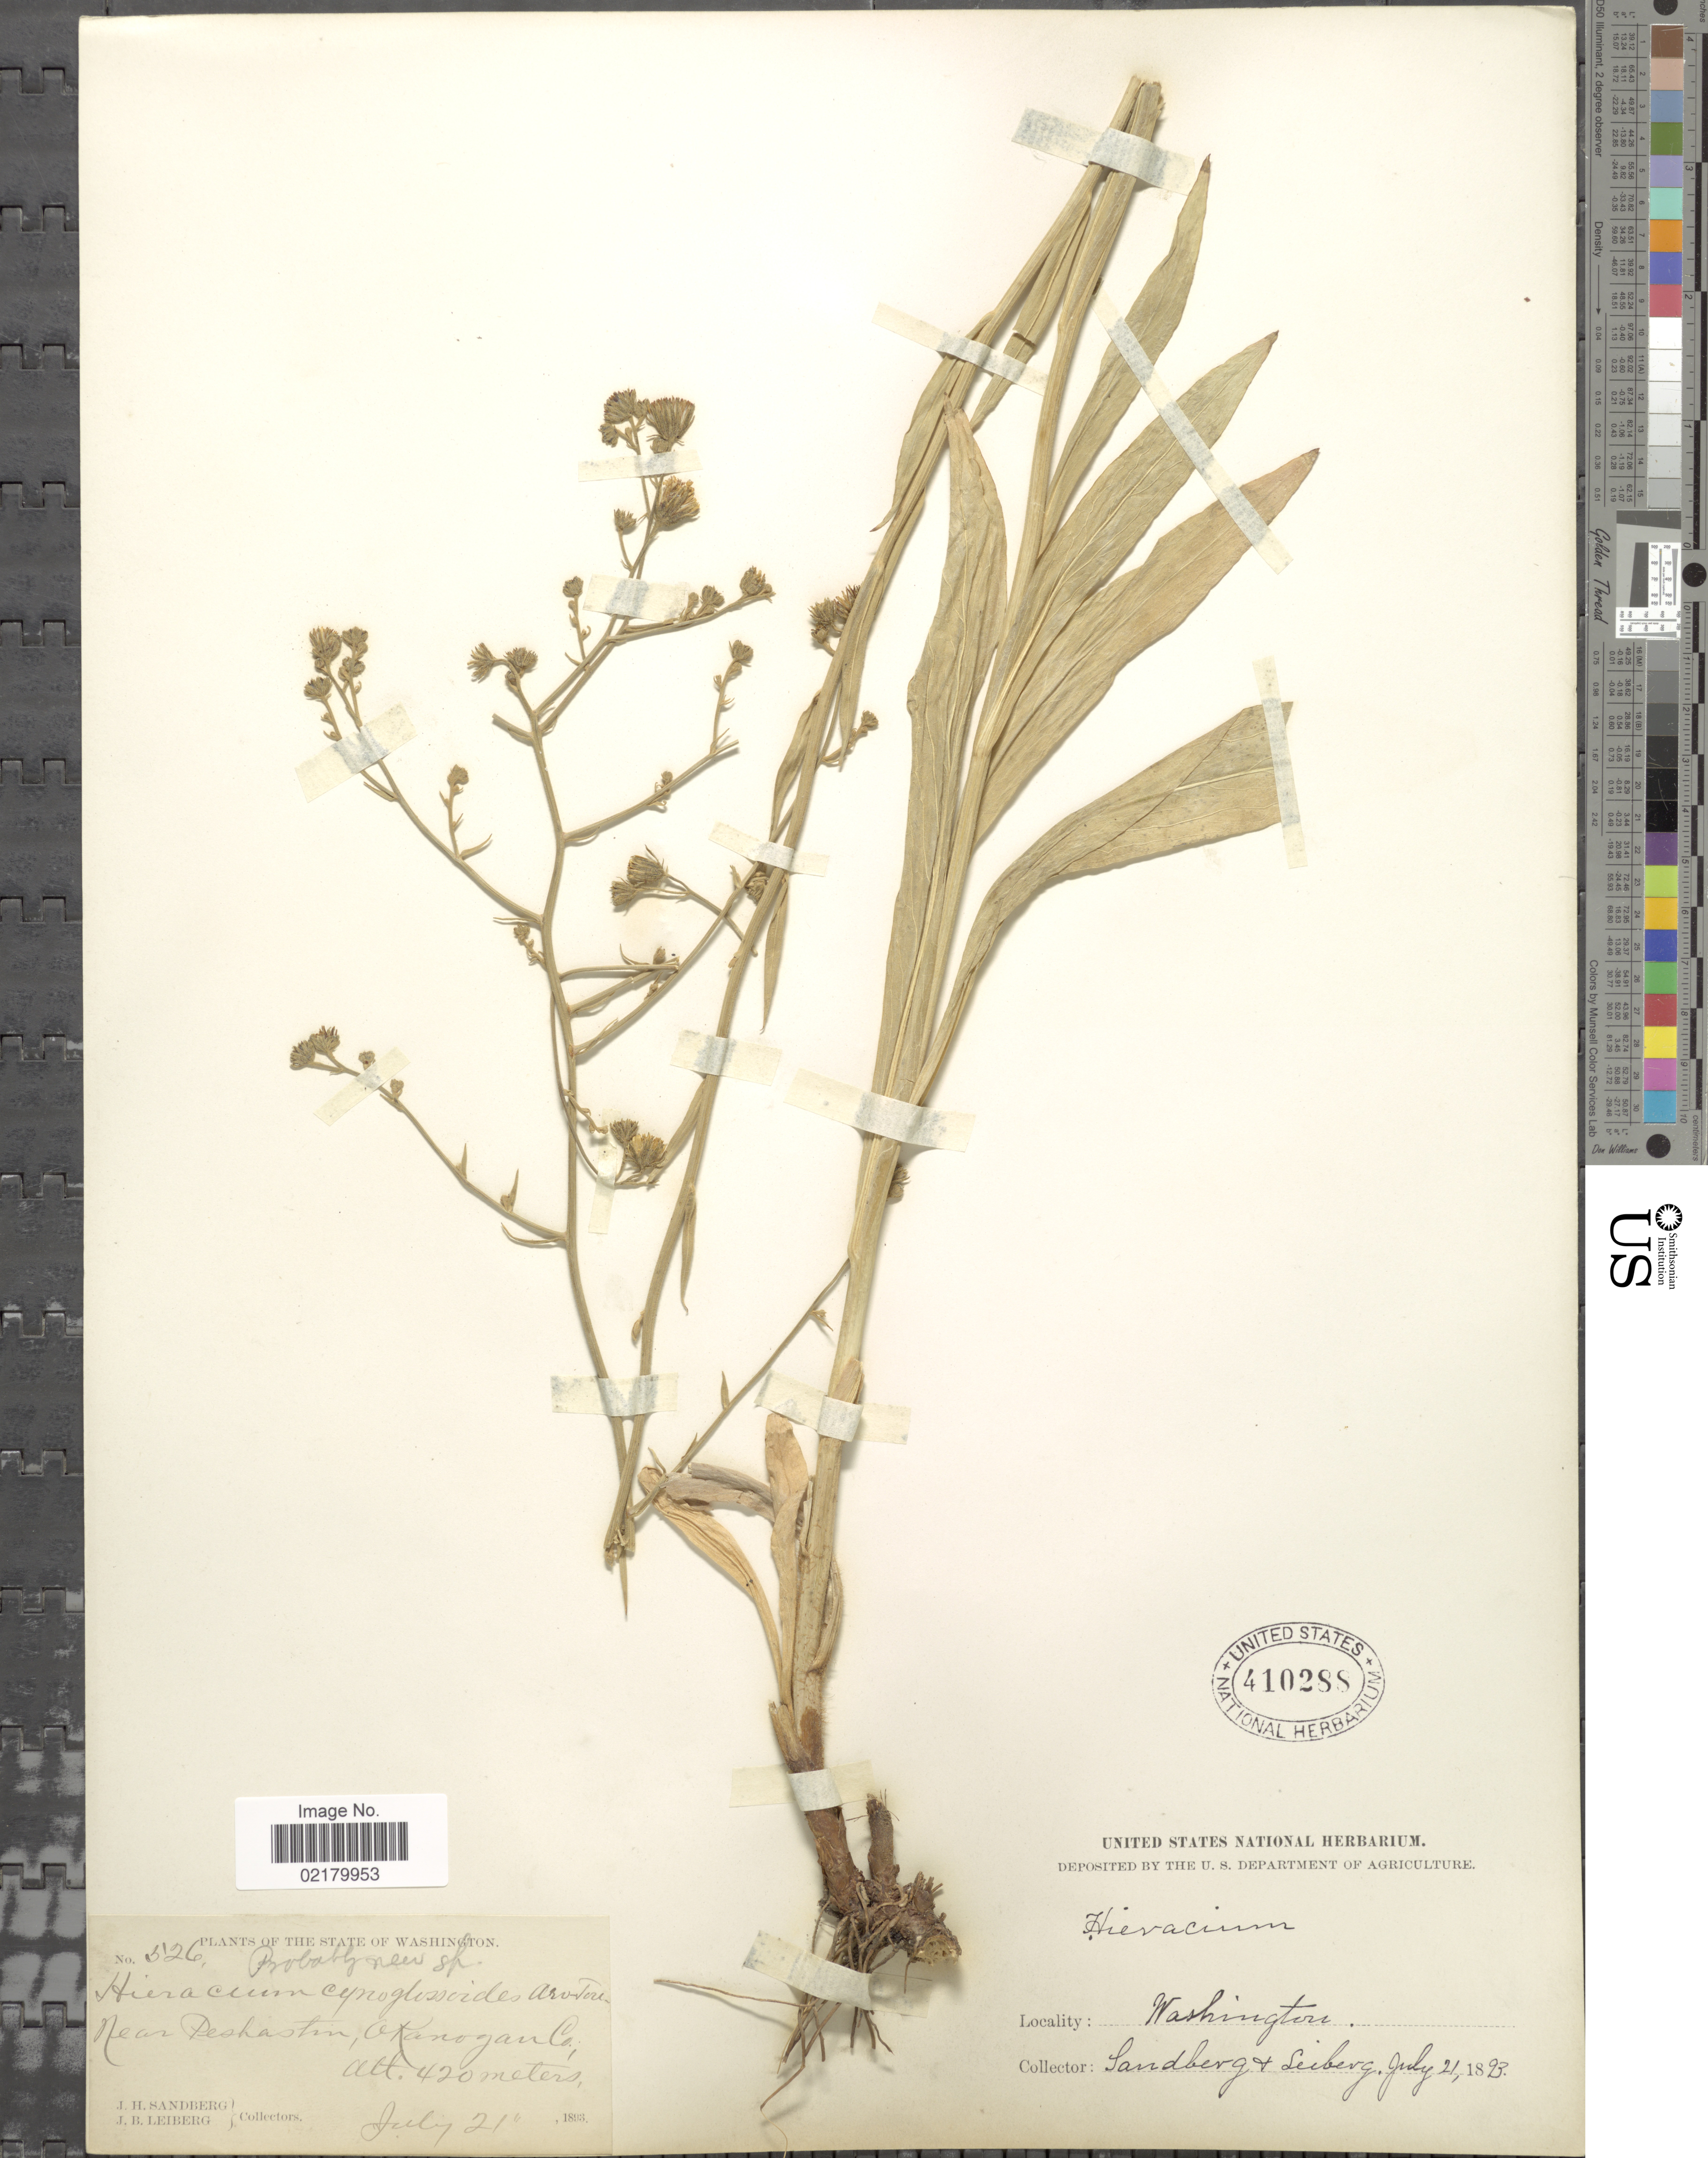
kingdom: Plantae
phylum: Tracheophyta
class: Magnoliopsida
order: Asterales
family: Asteraceae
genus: Hieracium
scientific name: Hieracium scouleri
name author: Hook.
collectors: J. H. Sandberg & J. B. Leiberg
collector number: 526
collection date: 1893-07-21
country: United States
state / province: Washington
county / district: Okanogan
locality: Near Peshaston, Oranogan Co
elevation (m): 420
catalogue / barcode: US 410288